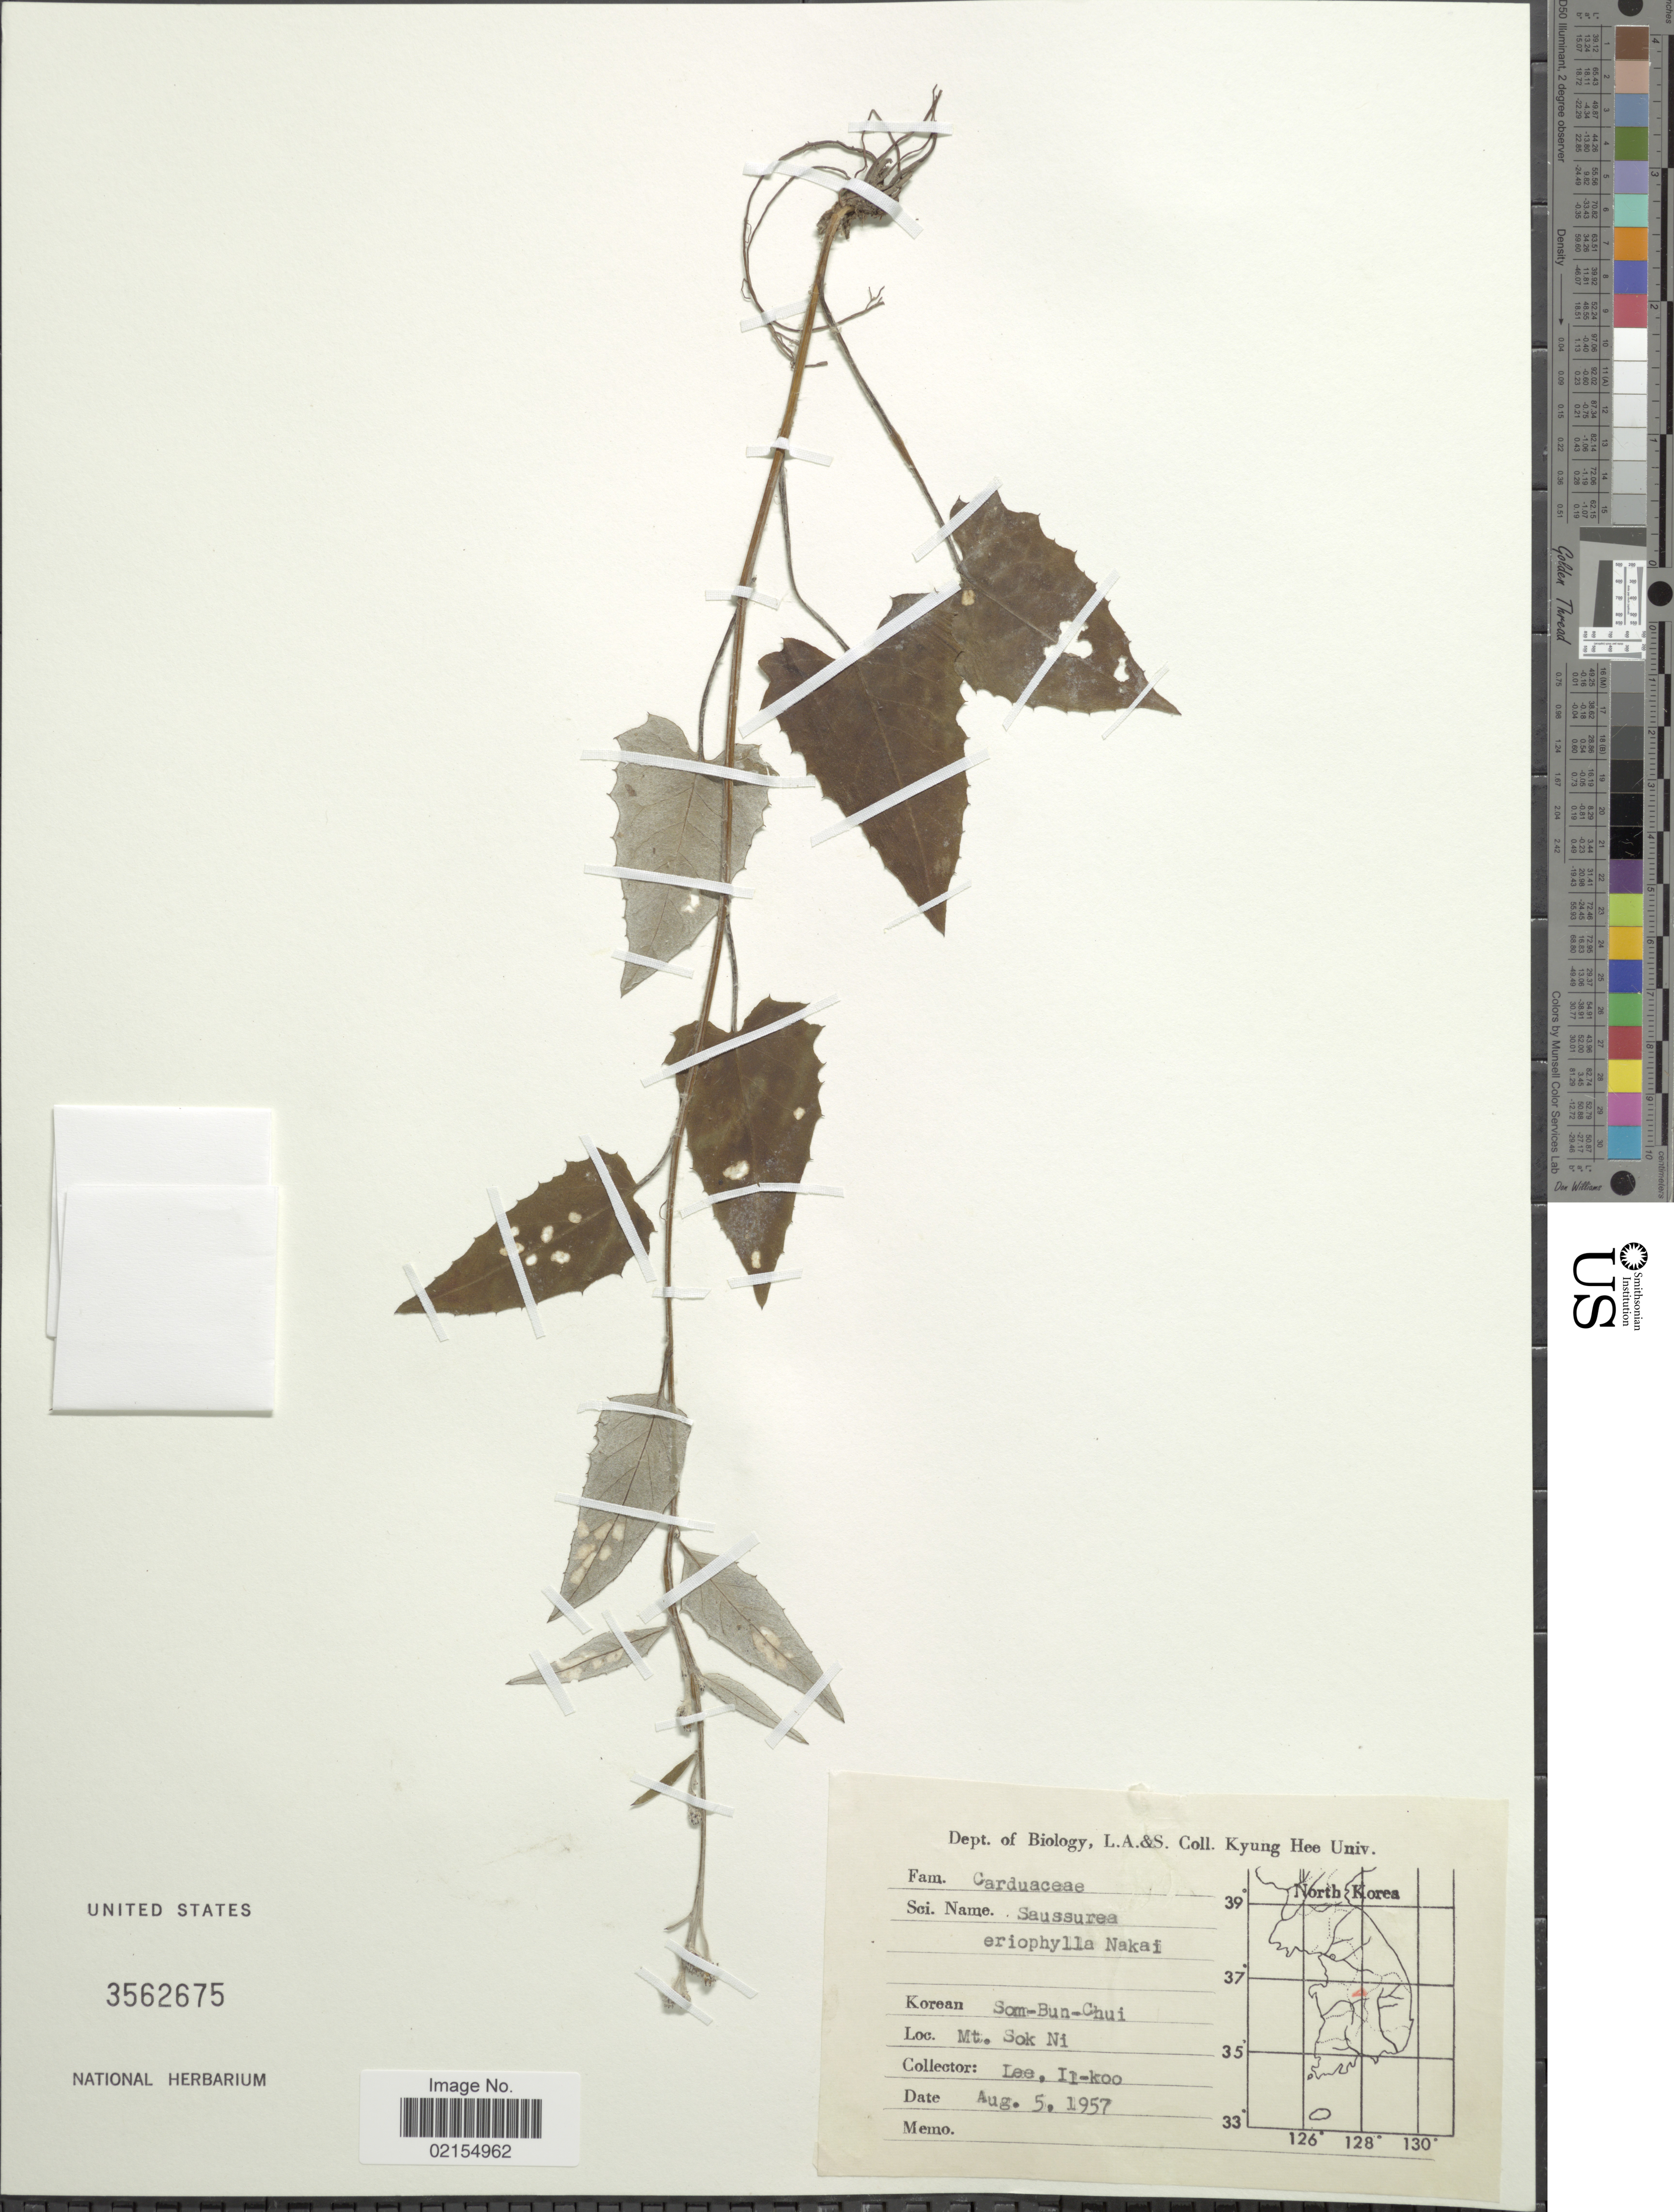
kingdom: Plantae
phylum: Tracheophyta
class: Magnoliopsida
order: Asterales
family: Asteraceae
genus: Saussurea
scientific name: Saussurea eriophylla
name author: Nakai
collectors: Il-Ko Lee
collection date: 1957-08-05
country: South Korea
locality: Mt. Sok Ni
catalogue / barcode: US 3562675